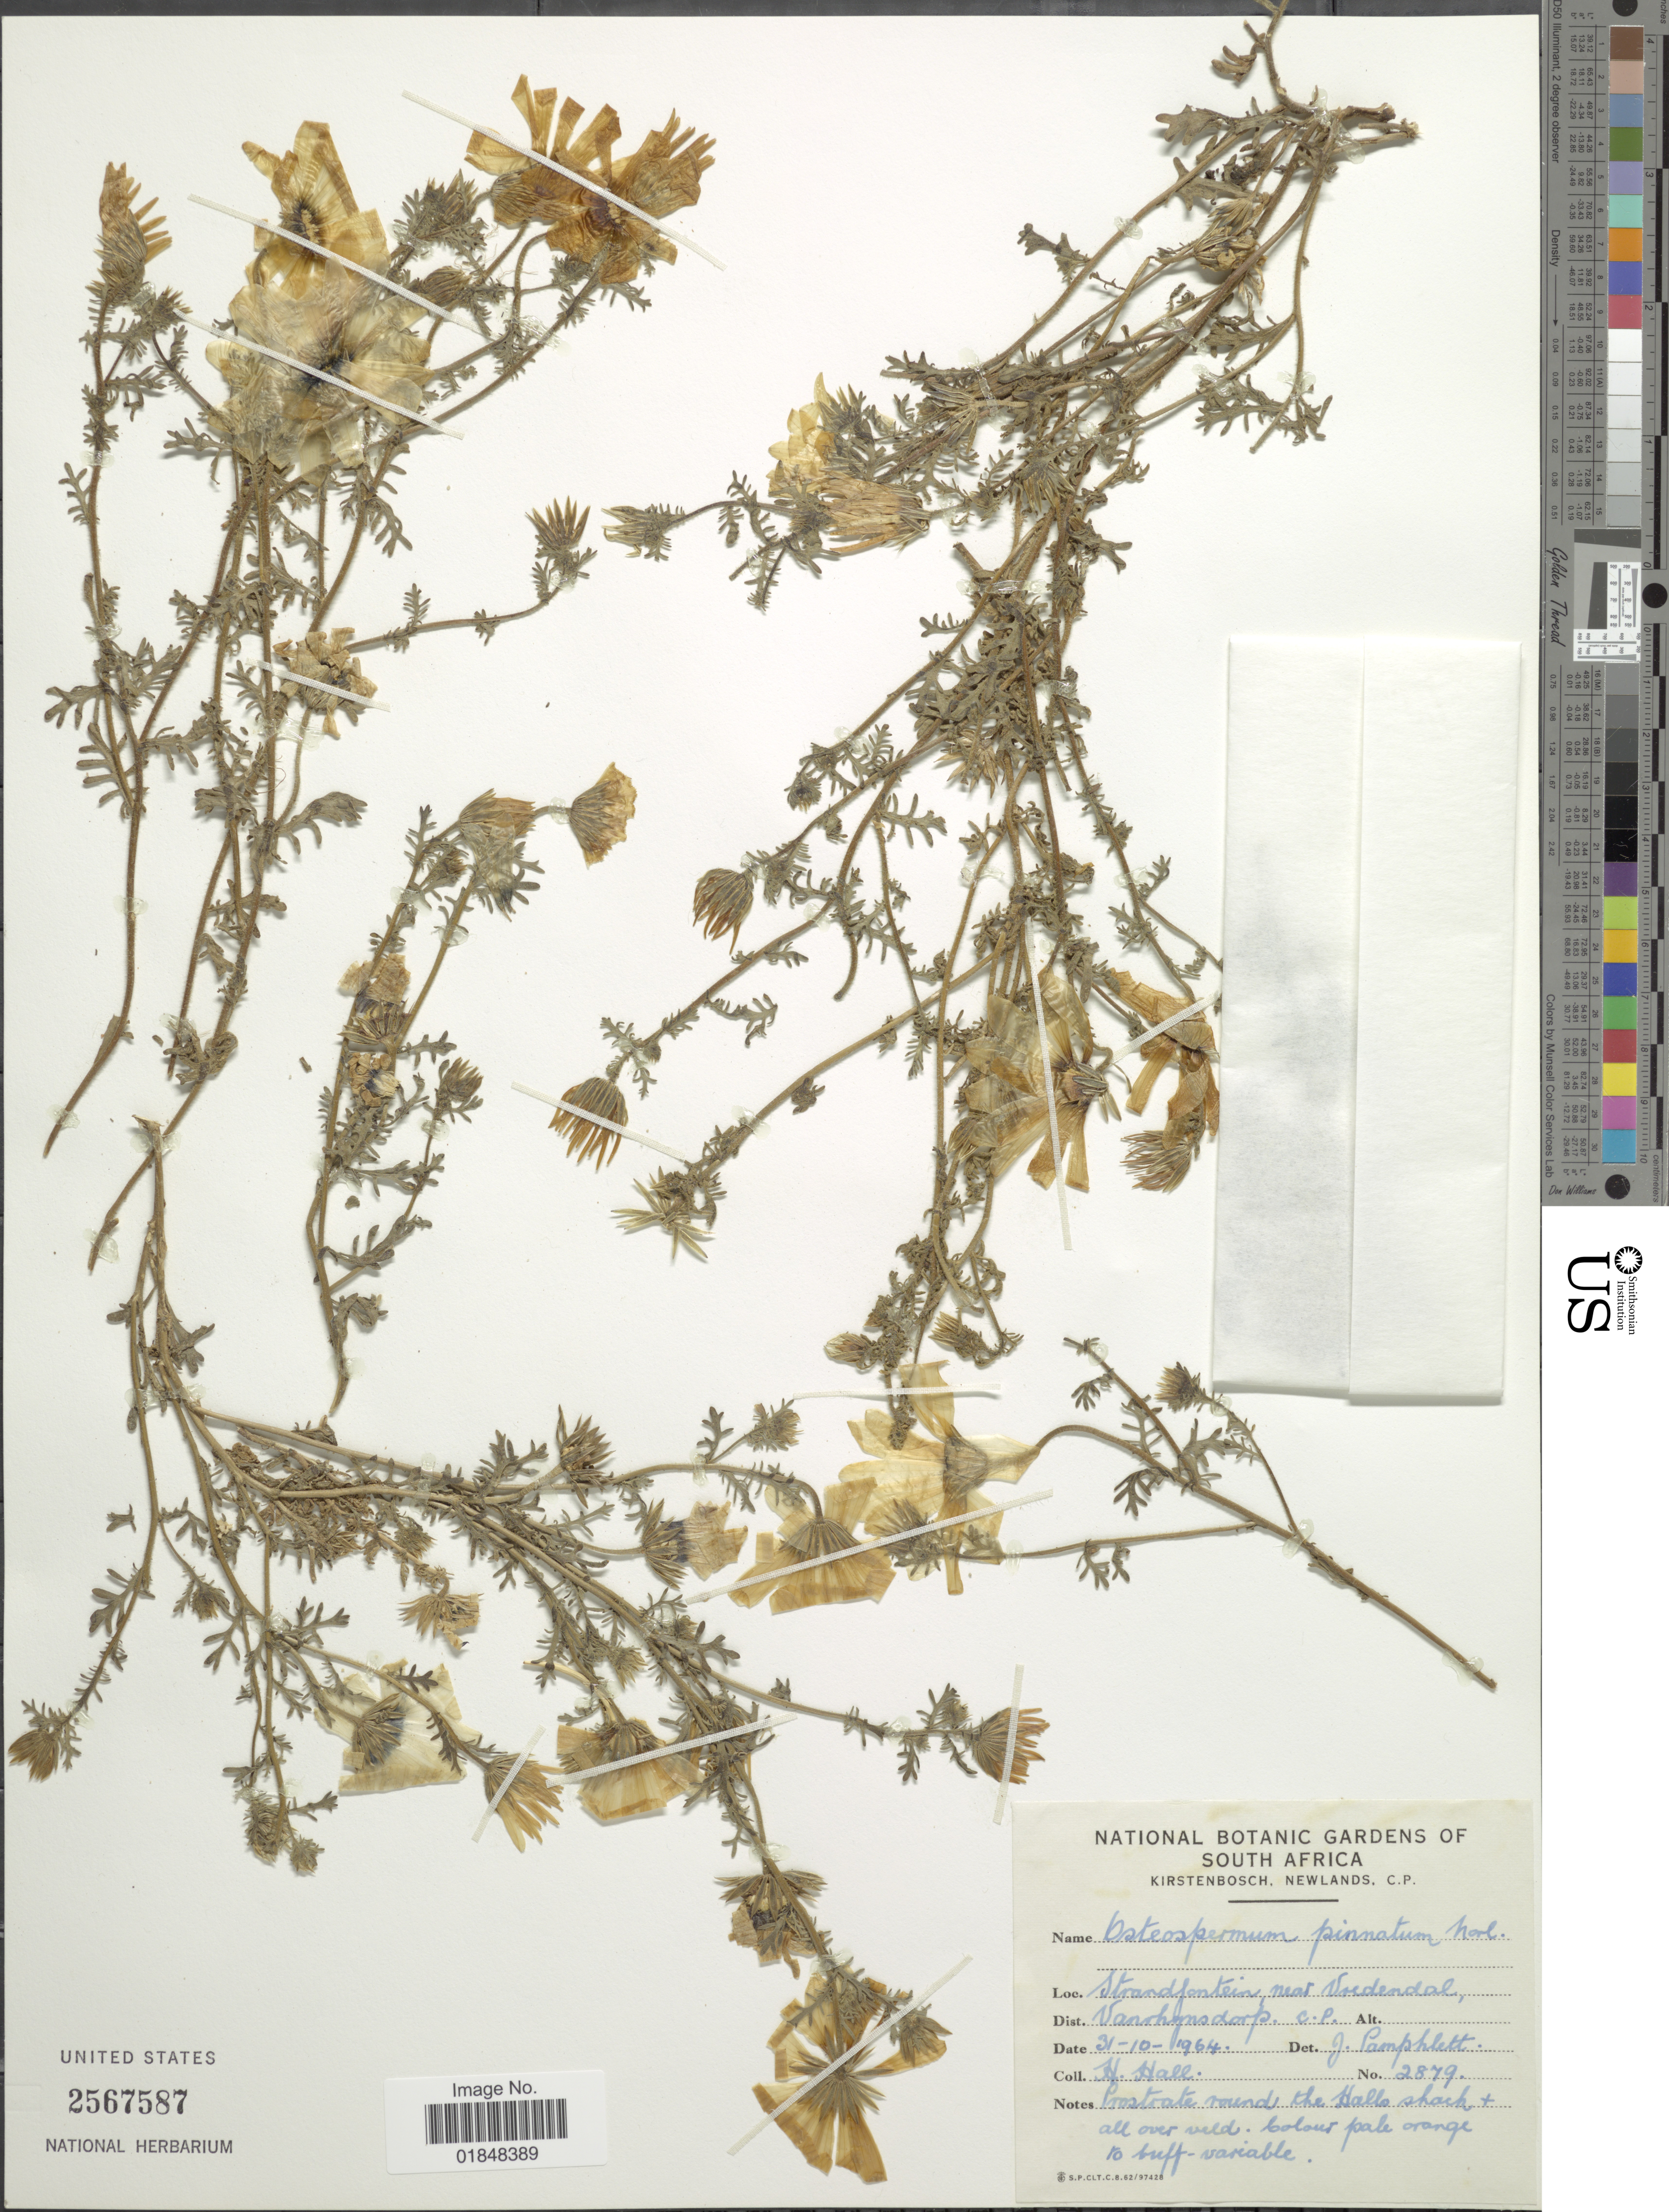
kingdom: Plantae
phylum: Tracheophyta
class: Magnoliopsida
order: Asterales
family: Asteraceae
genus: Osteospermum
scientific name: Osteospermum pinnatum var. pinnatum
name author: (Thunb.) Norl.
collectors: H. Hall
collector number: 2879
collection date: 1964-10-31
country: South Africa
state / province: Western Cape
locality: Strandfontein near Vredendal, Dist. Vanrhynsdorp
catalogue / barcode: US 2567587